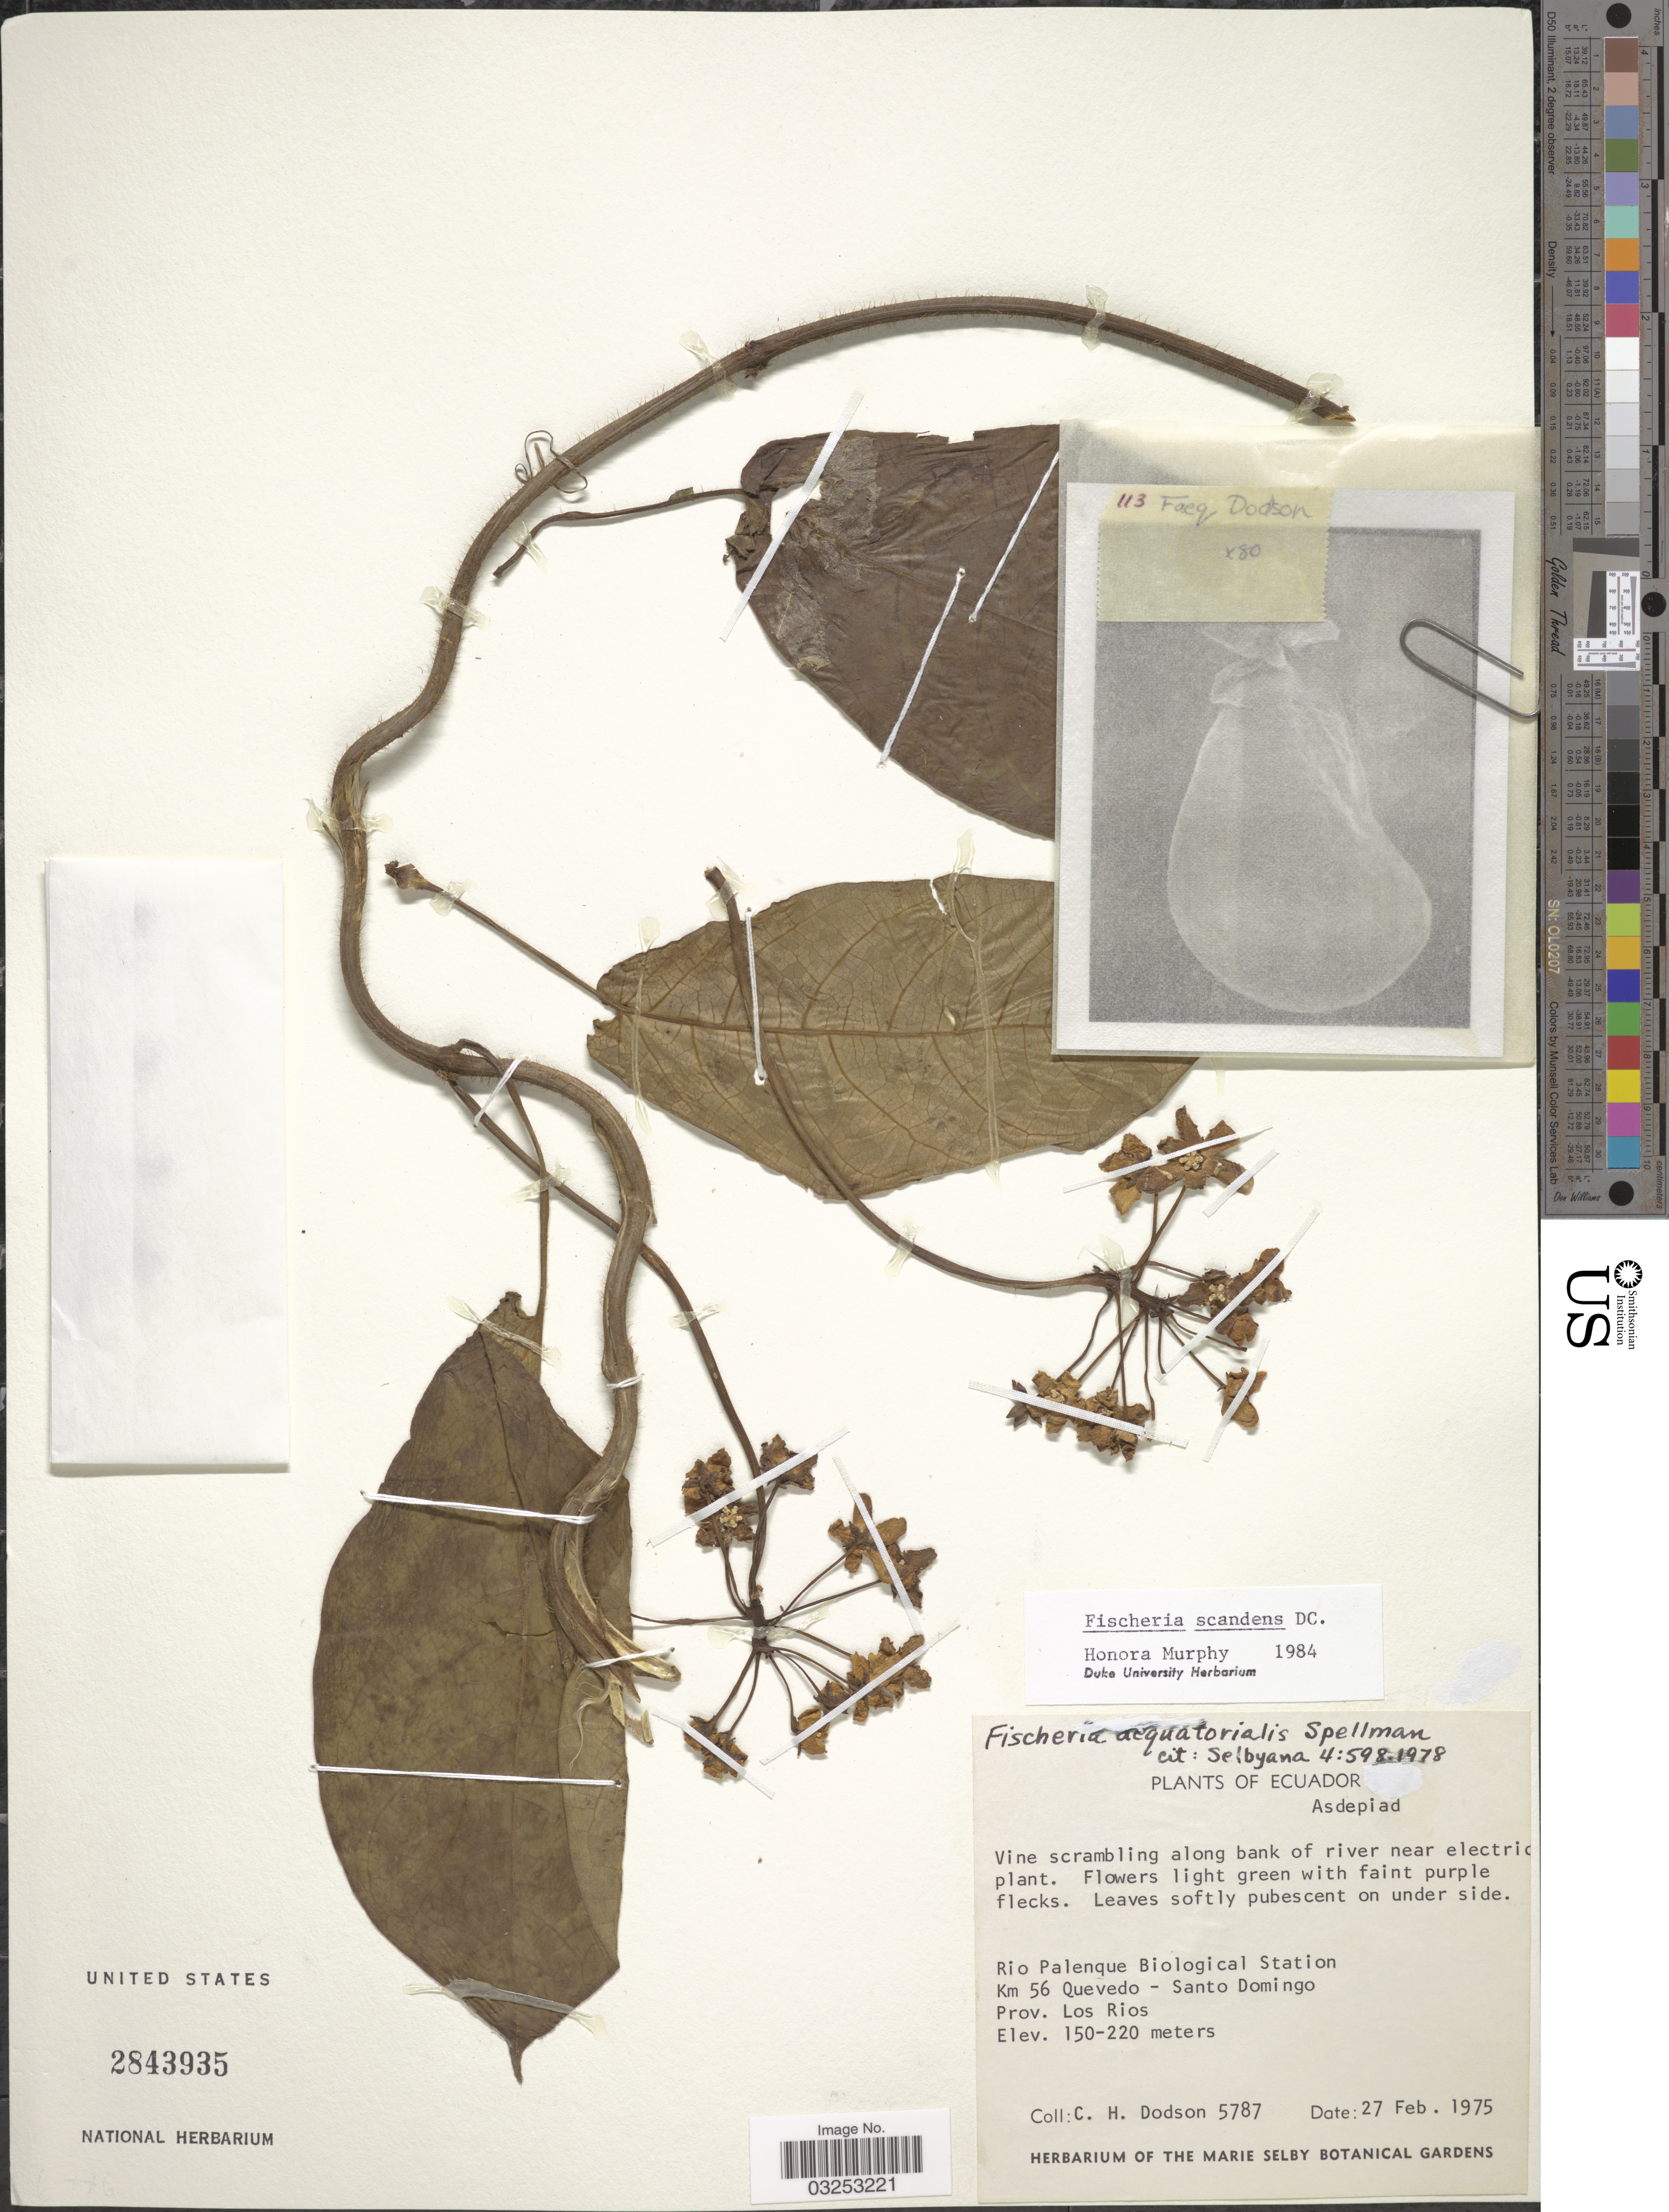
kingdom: Plantae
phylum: Tracheophyta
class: Magnoliopsida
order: Gentianales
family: Apocynaceae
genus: Fischeria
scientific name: Fischeria scandens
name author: DC.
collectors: C. H. Dodson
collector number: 5787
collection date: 1975-02-27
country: Ecuador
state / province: Los Ríos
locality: Rio Palenque Biological Station. Km 56 Quevedo - Santo Domingo.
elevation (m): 150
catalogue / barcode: US 2843935